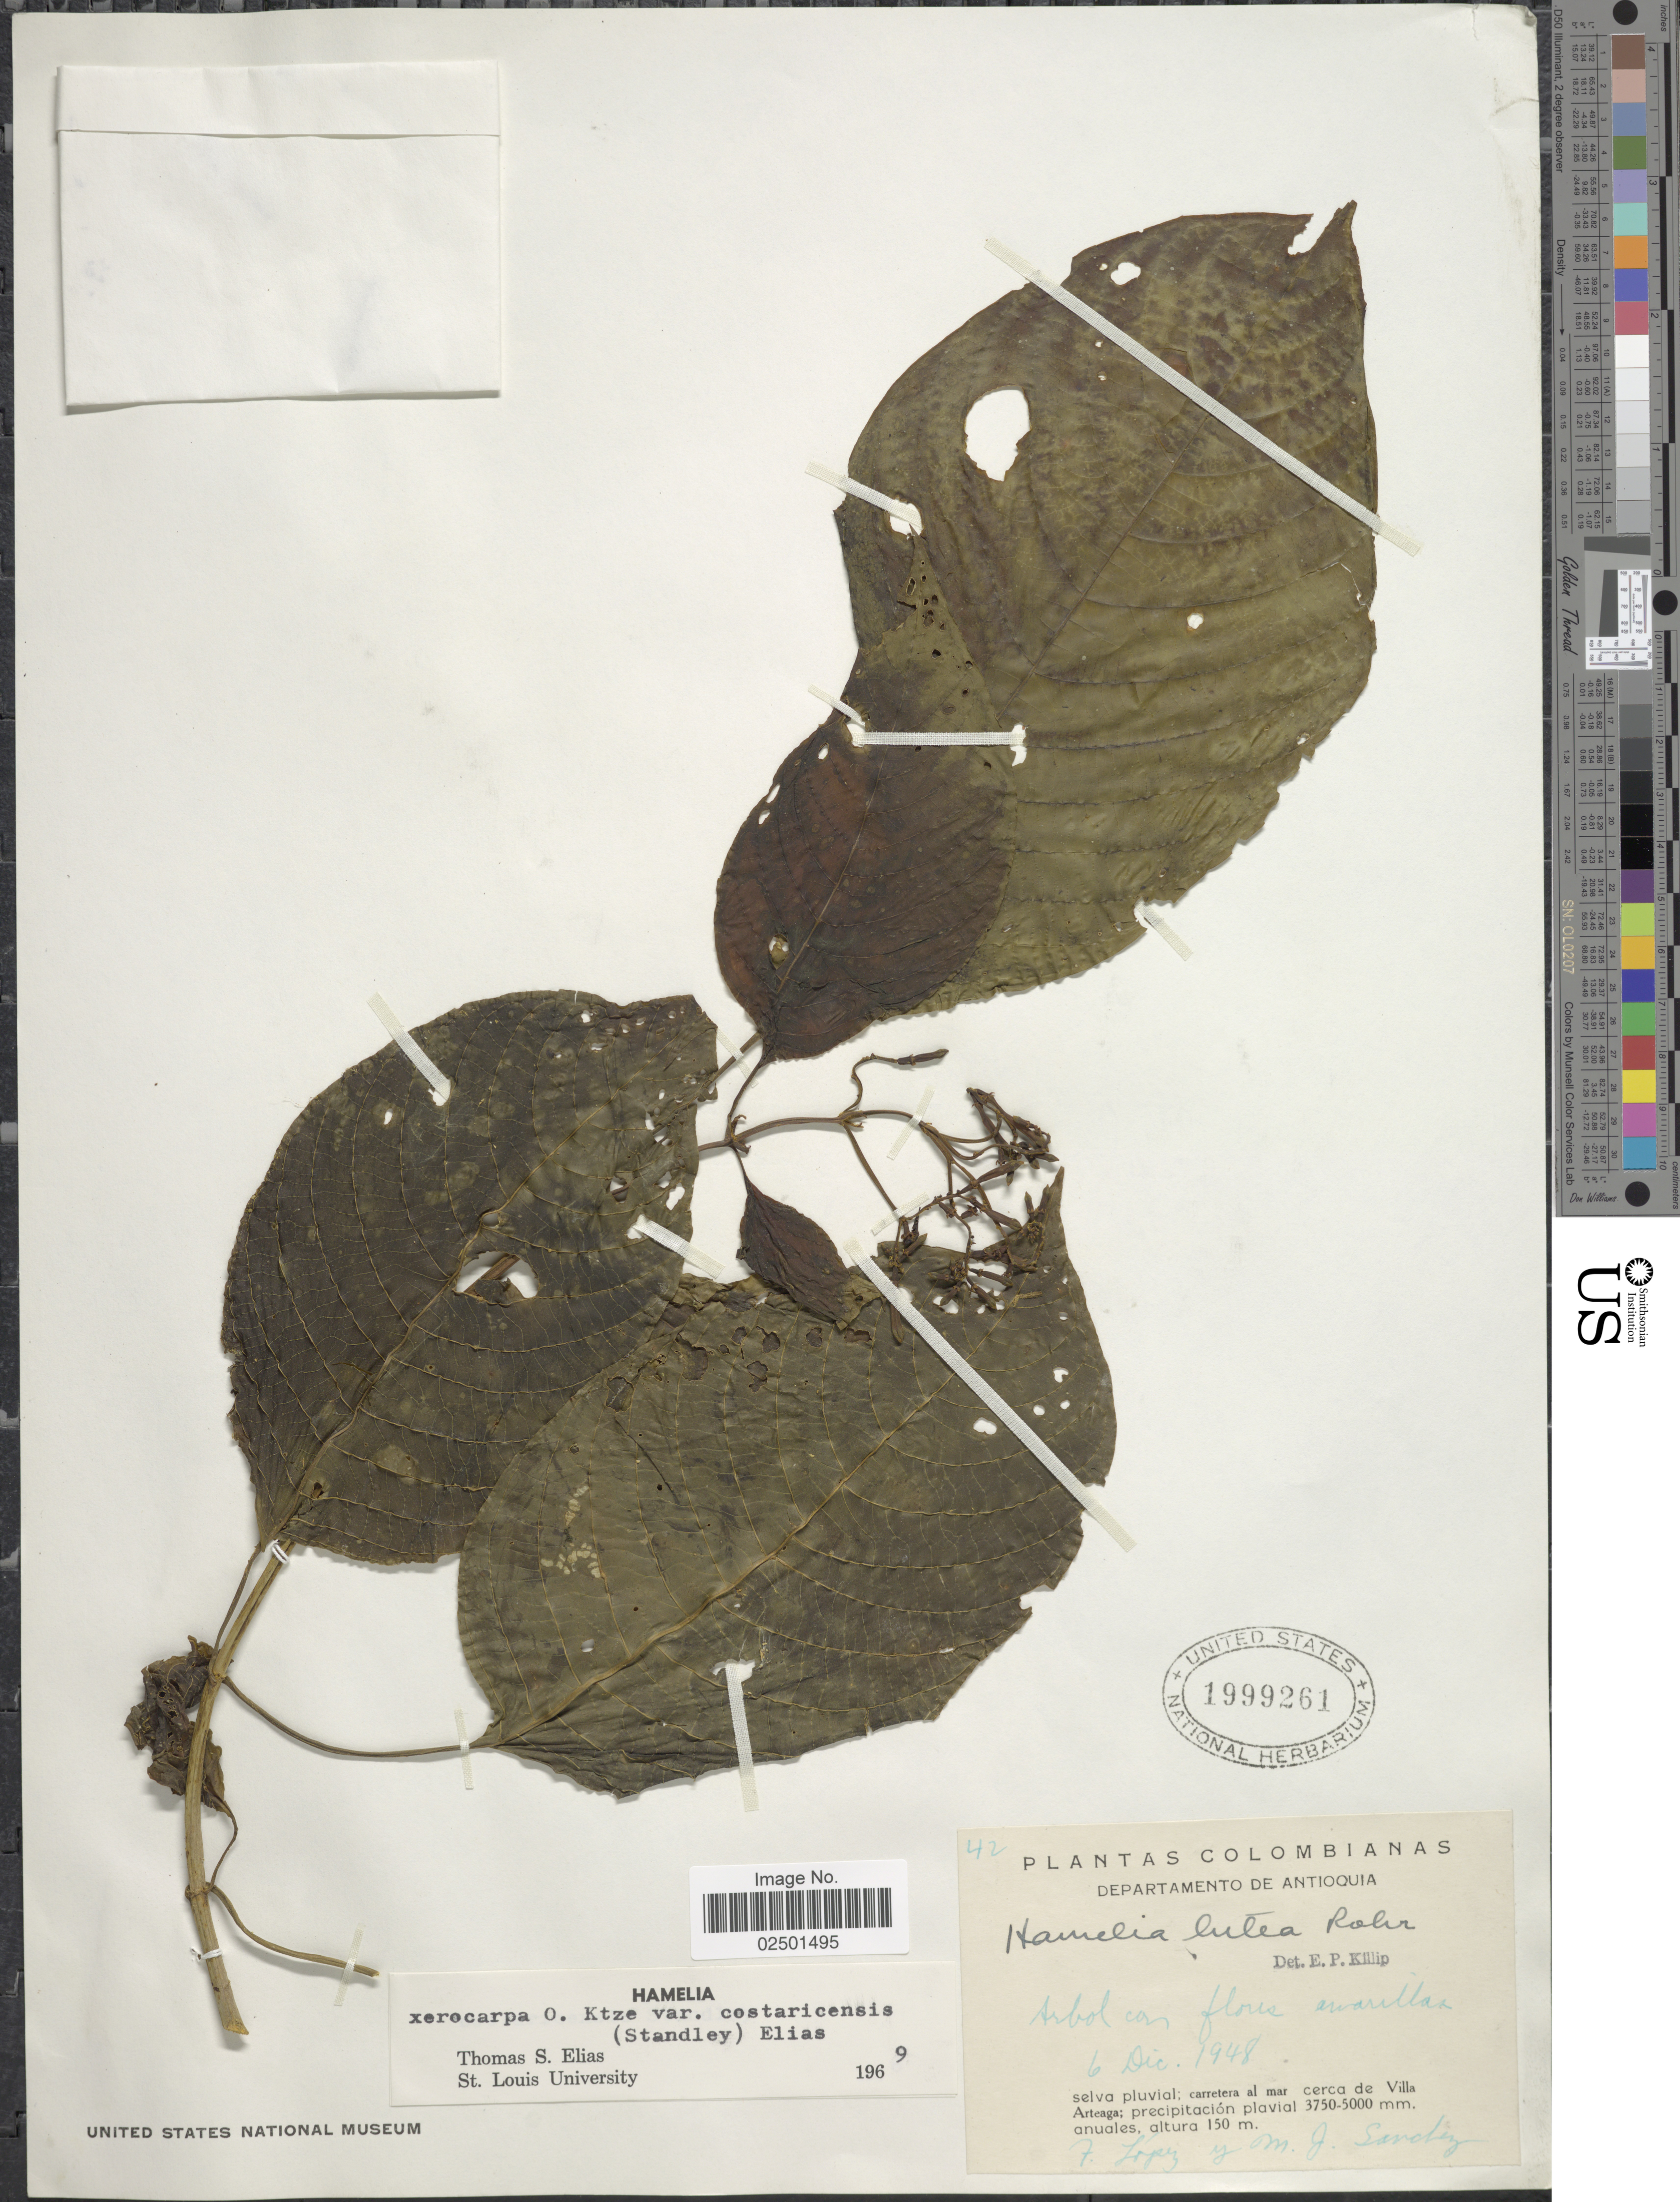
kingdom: Plantae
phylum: Tracheophyta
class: Magnoliopsida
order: Gentianales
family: Rubiaceae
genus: Hamelia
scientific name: Hamelia xerocarpa var. costaricensis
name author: (Standl.) T.S. Elias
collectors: F. Lopéz & M. Sardez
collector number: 42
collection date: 1948-12-06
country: Colombia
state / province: Antioquia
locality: Departamento de Antioquia. Carretrera al mar cerca de Villa Arteaga.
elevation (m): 150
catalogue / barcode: US 1999261